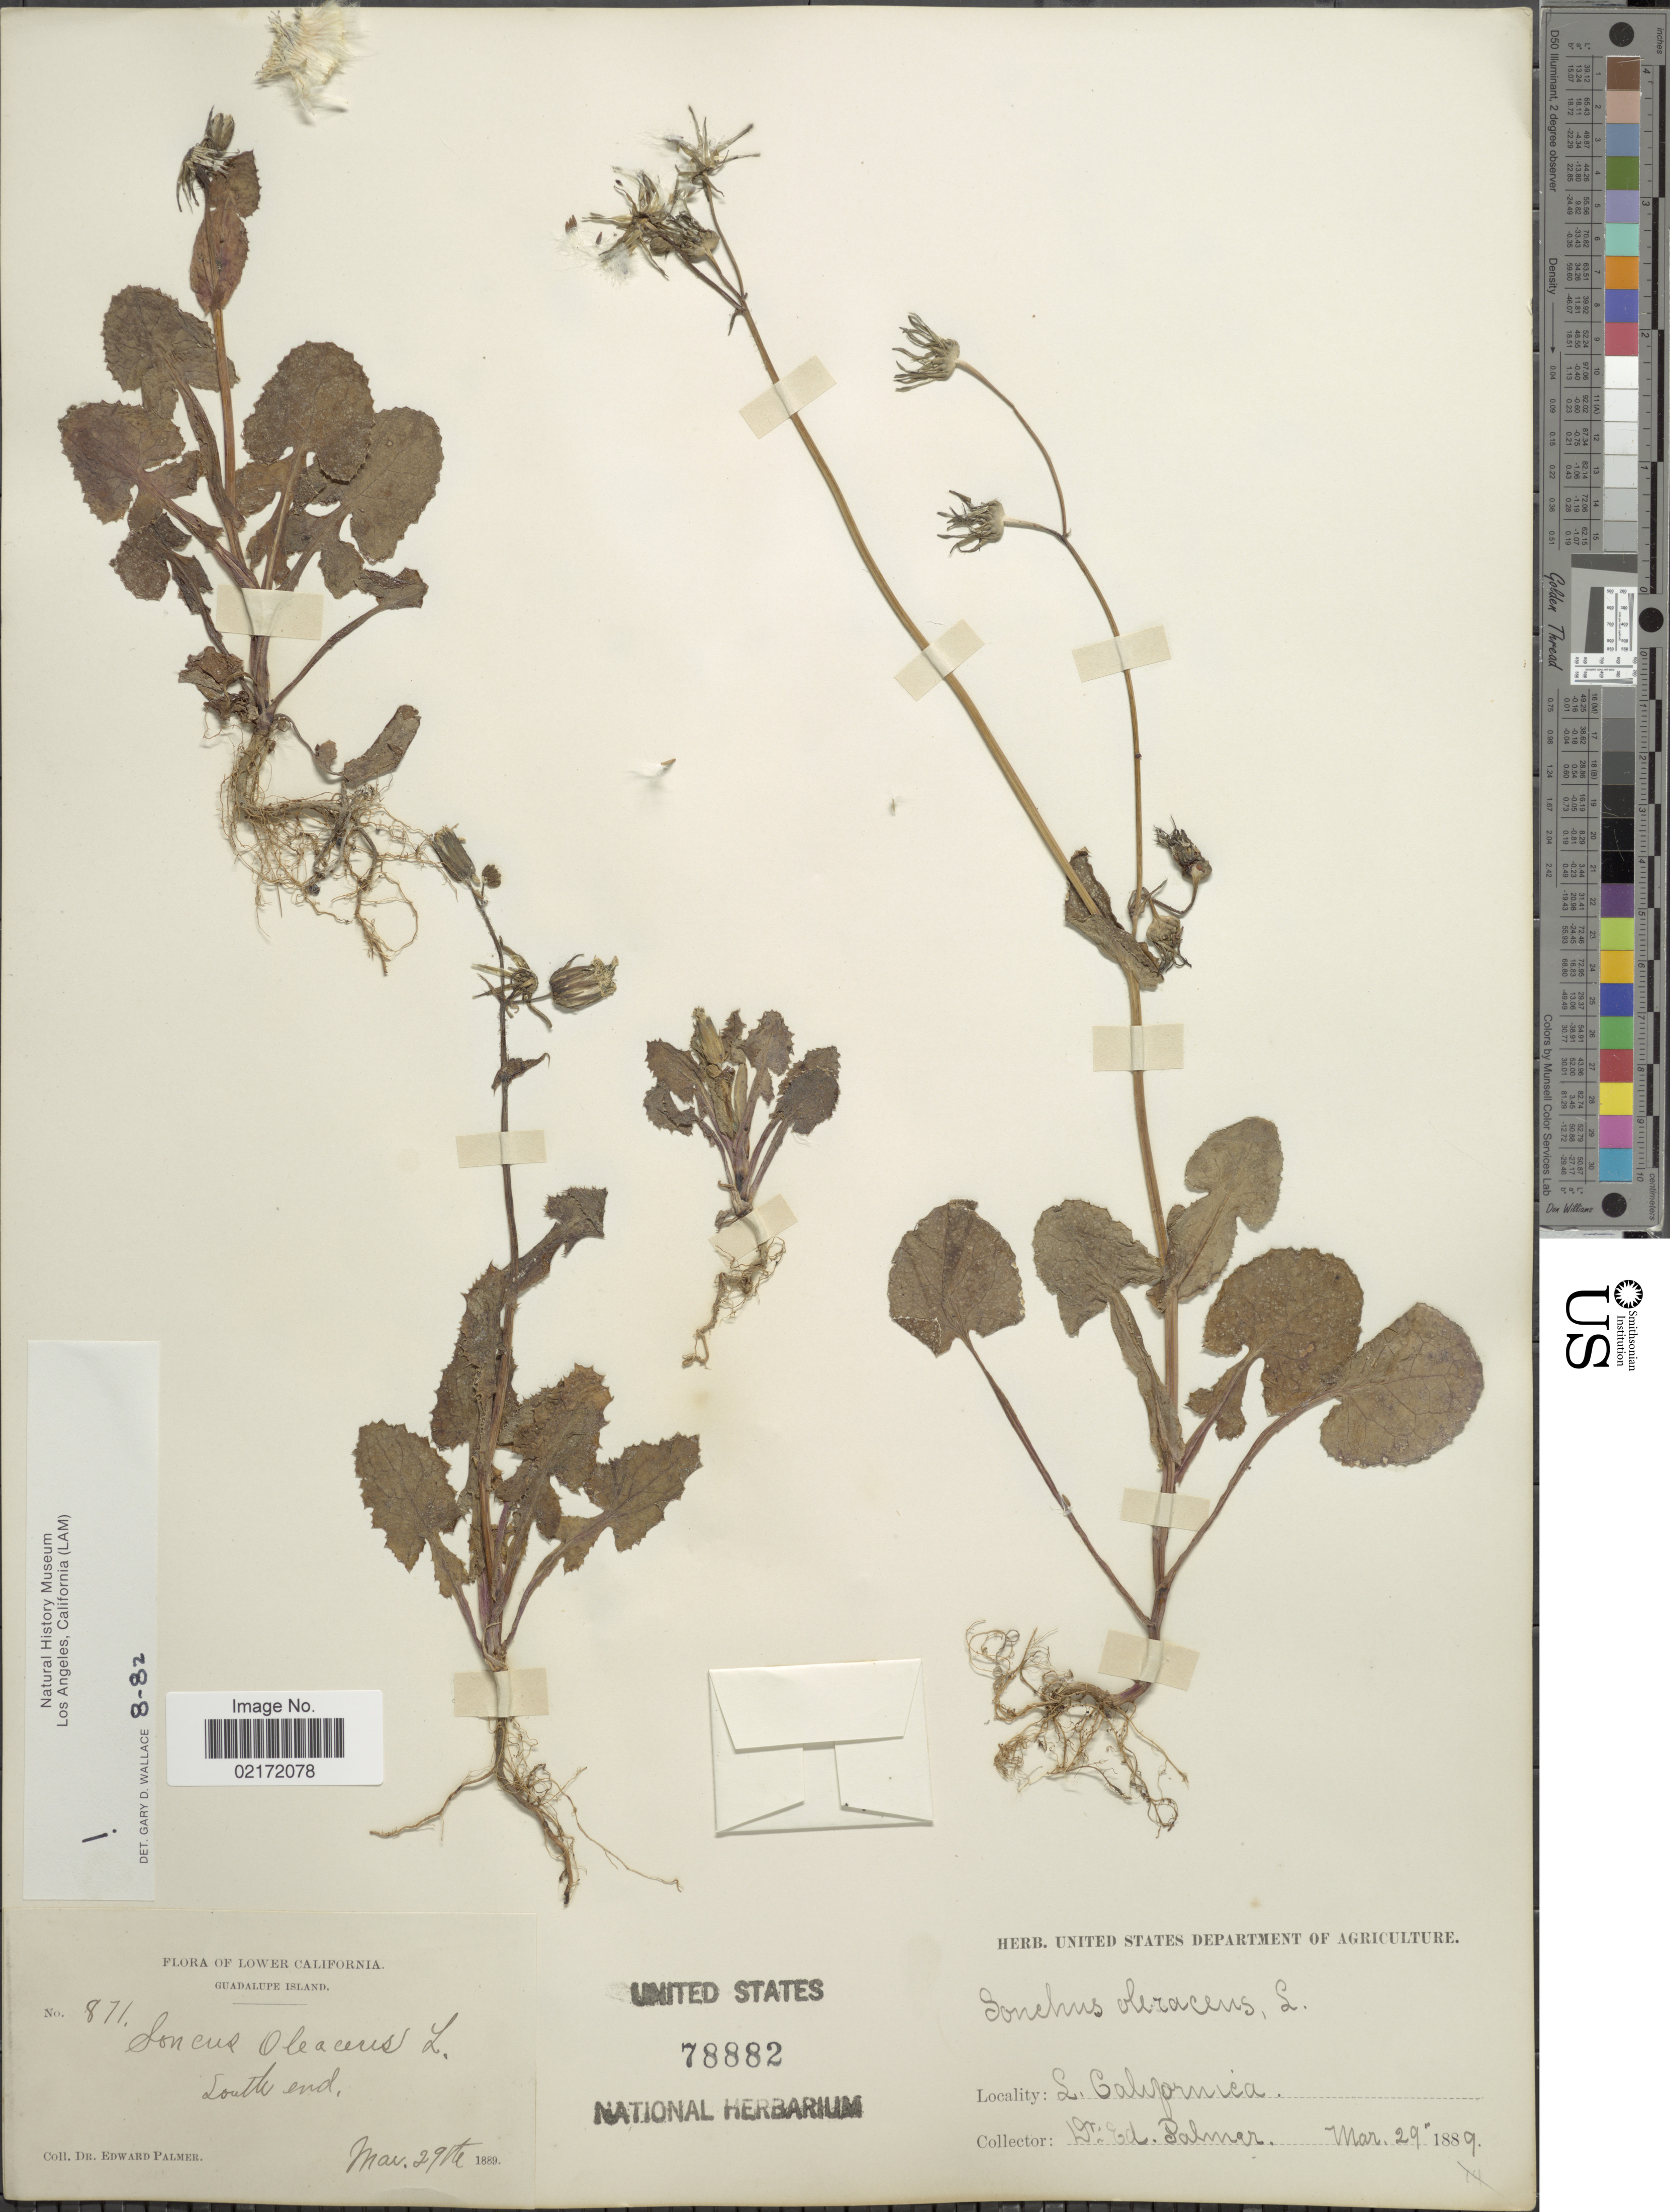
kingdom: Plantae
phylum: Tracheophyta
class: Magnoliopsida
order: Asterales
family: Asteraceae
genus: Sonchus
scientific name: Sonchus oleraceus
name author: L.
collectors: E. Palmer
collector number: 871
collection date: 1889-03-29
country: United States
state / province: California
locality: Lower California. Guadalupe Island. South end. S. California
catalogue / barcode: US 78882